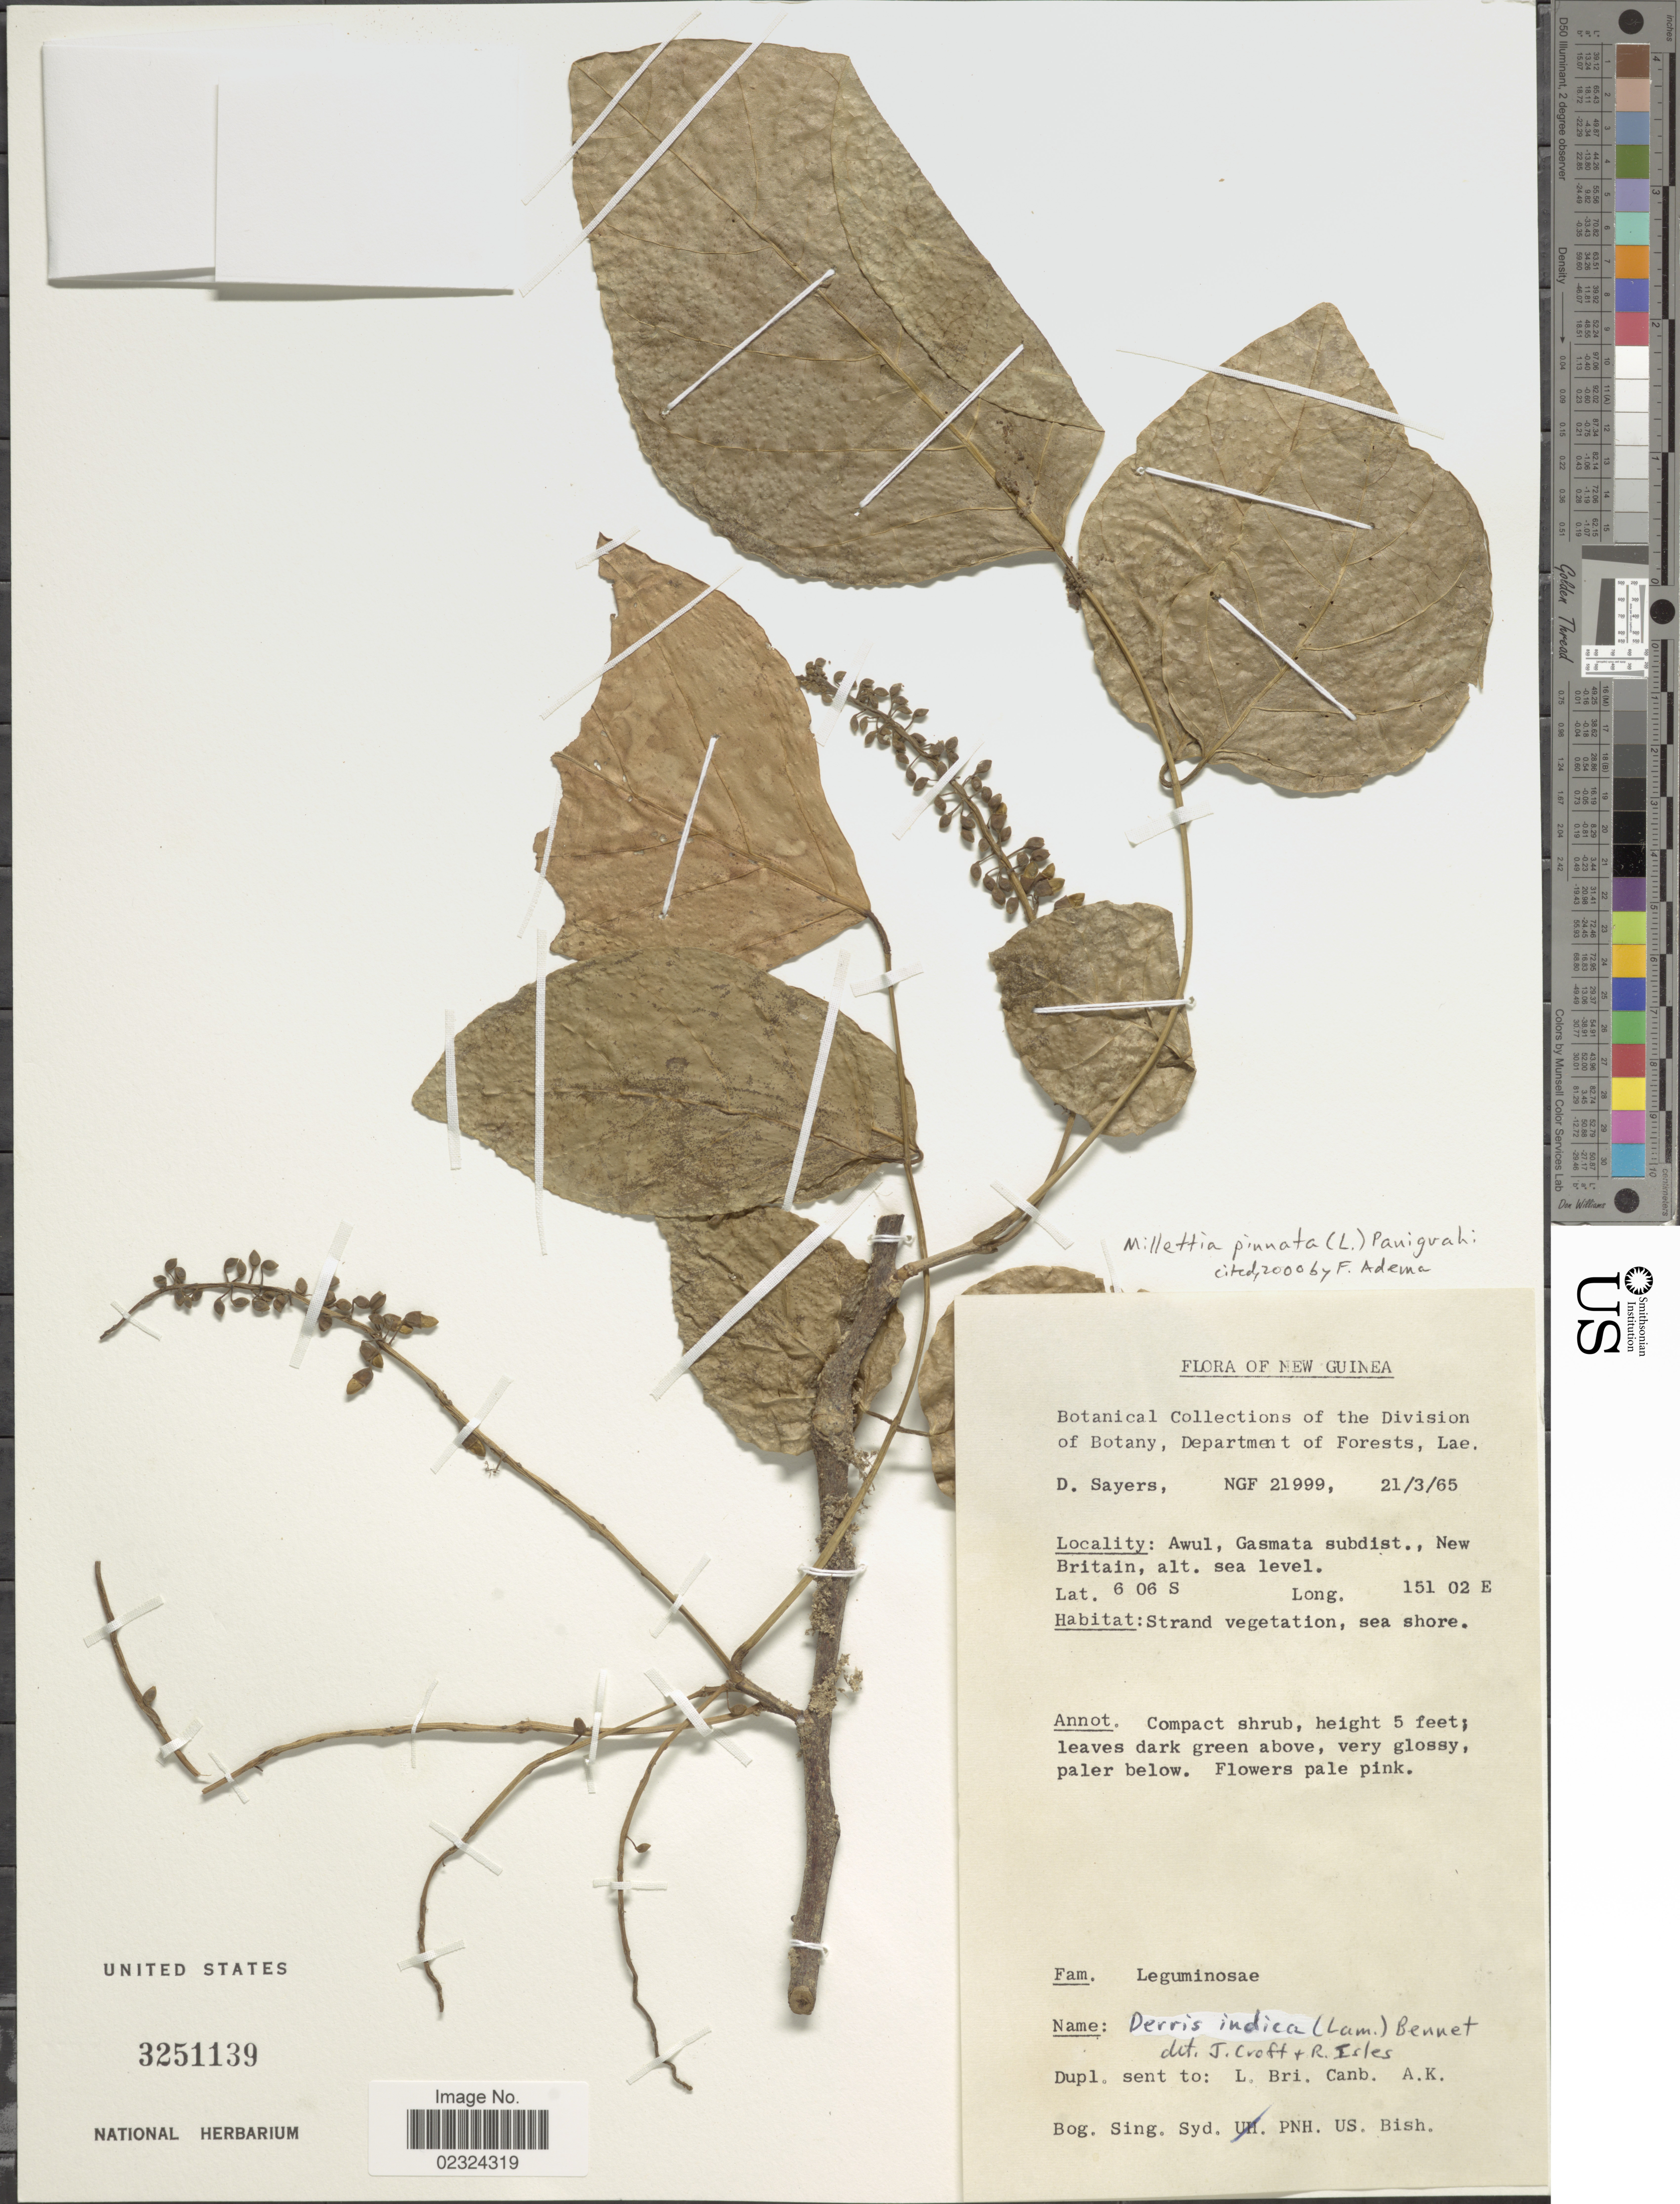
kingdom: Plantae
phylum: Tracheophyta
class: Magnoliopsida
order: Fabales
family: Fabaceae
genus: Millettia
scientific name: Millettia pinnata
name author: (L.) Panigrahi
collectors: D. Sayers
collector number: NGF21999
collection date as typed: Transcribed d/m/y: 21/3/65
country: Papua New Guinea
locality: New Guinea. Awul, Gasmata subdistr., New Britain.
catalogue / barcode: US 3251139